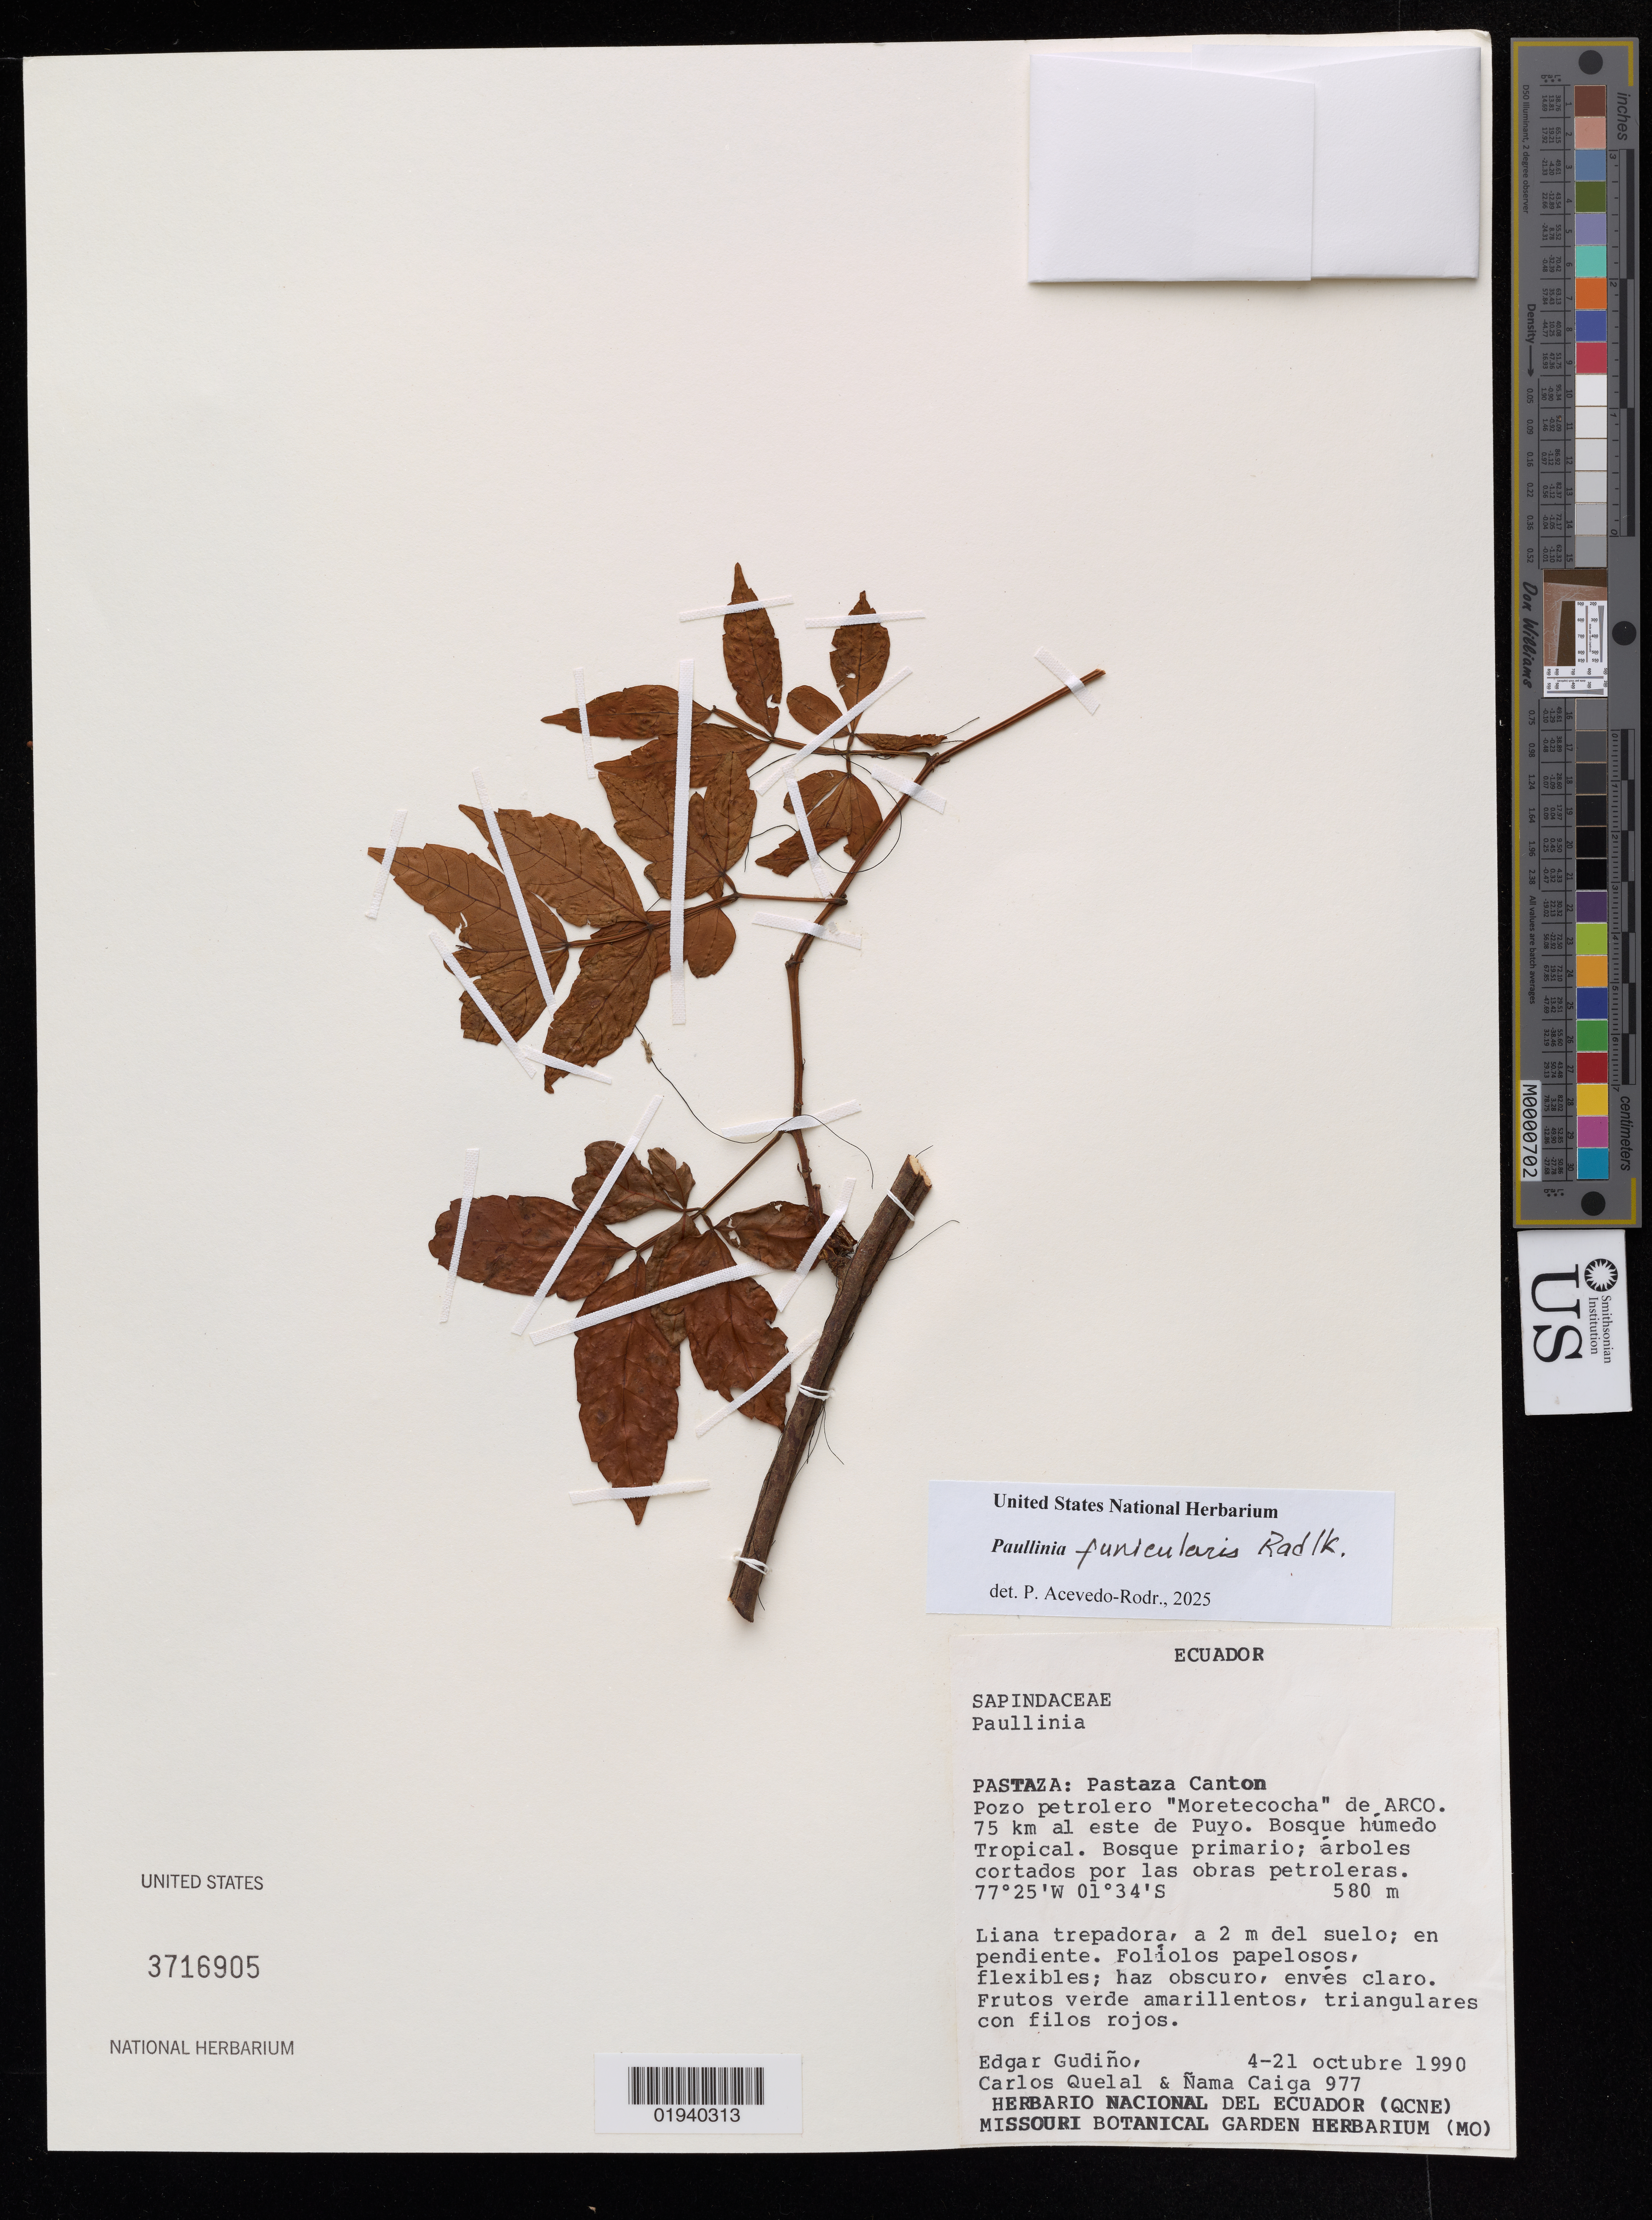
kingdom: Plantae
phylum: Tracheophyta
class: Magnoliopsida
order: Sapindales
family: Sapindaceae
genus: Paullinia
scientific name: Paullinia funicularis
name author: Radlk.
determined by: Acevedo-Rodriguez, P., (US), Smithsonian Institution - National Museum of Natural History (UNITED STATES)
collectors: E. Gudiño, C. Quelal & Ñ. Caiga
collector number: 977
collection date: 1990-10-04/1990-10-21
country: Ecuador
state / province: Pastaza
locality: Pastaza Canton. Pozo Petrolero "Moretecocha" de ARCO. 75 km al este de Puyo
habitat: Bosque húmedo tropical. Bosque primario; árboles cortados por las obras petroleras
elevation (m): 580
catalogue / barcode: US 3716905